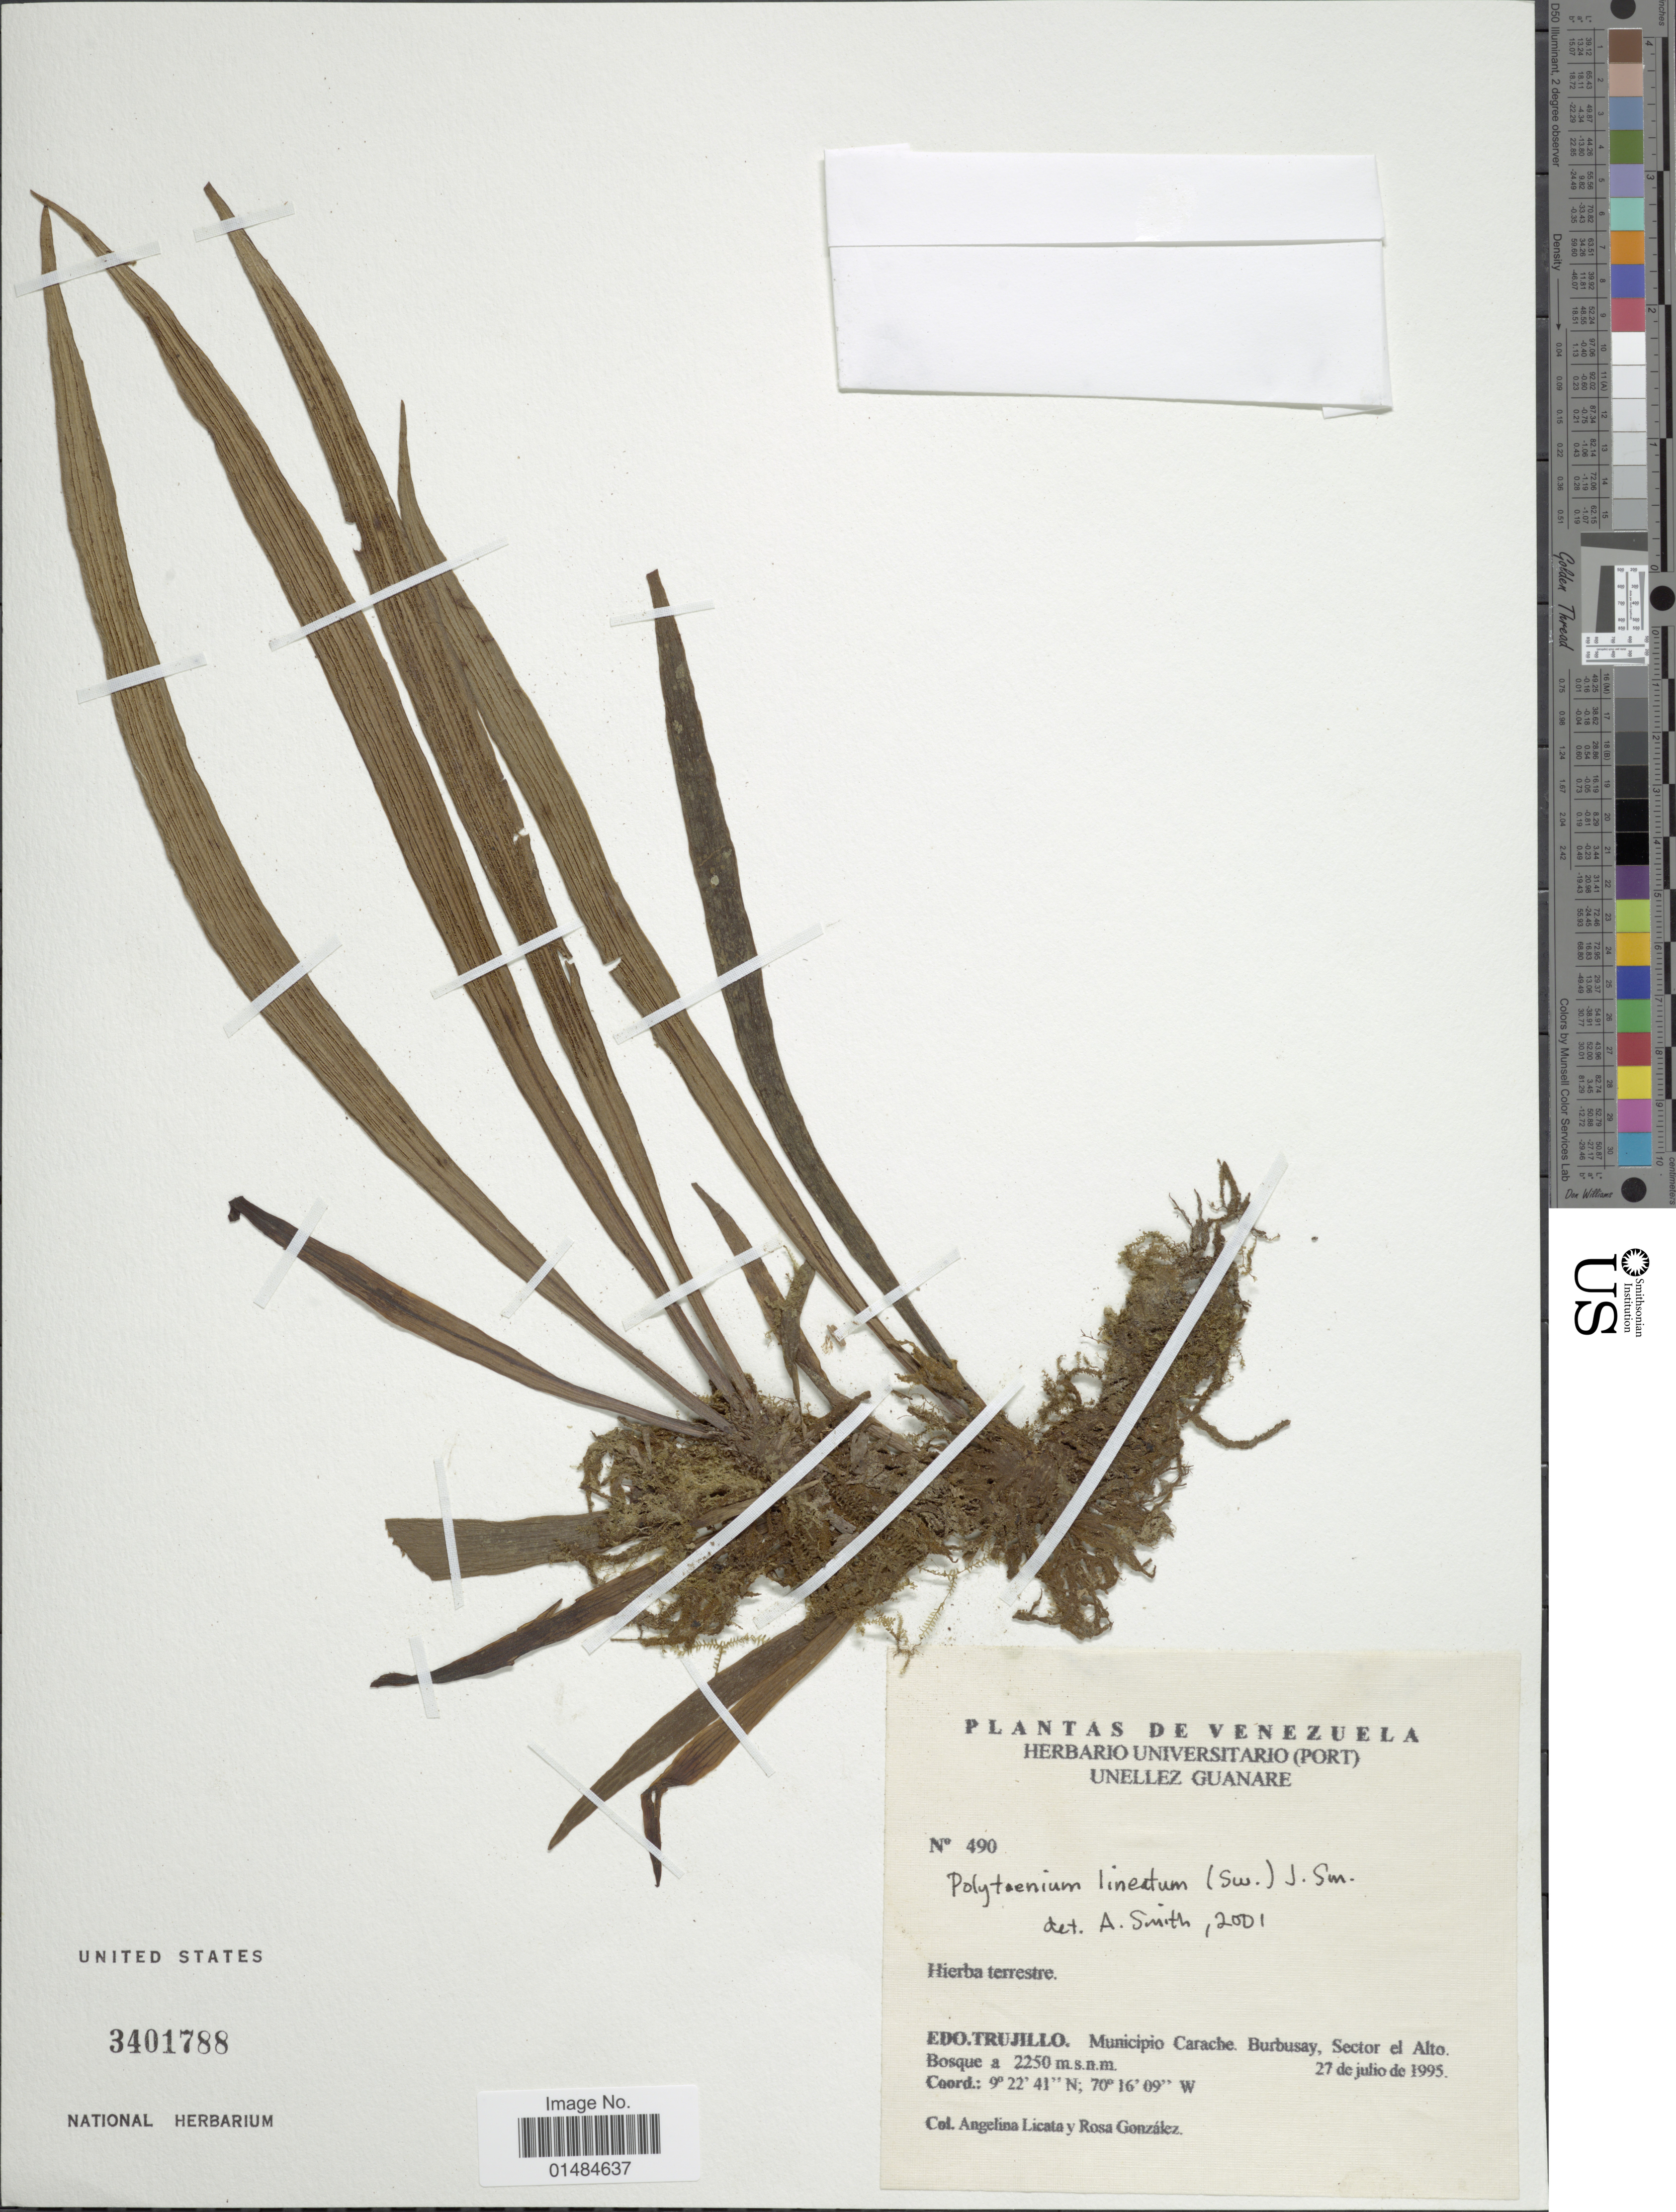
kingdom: Plantae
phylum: Tracheophyta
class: Polypodiopsida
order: Polypodiales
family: Pteridaceae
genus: Polytaenium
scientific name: Polytaenium lineatum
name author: (Sw.) J. Sm.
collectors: A. Licata & R. González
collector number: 490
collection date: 1995-07-27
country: Venezuela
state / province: Trujillo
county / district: Carache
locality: Burbusay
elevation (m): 2250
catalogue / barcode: US 3401788